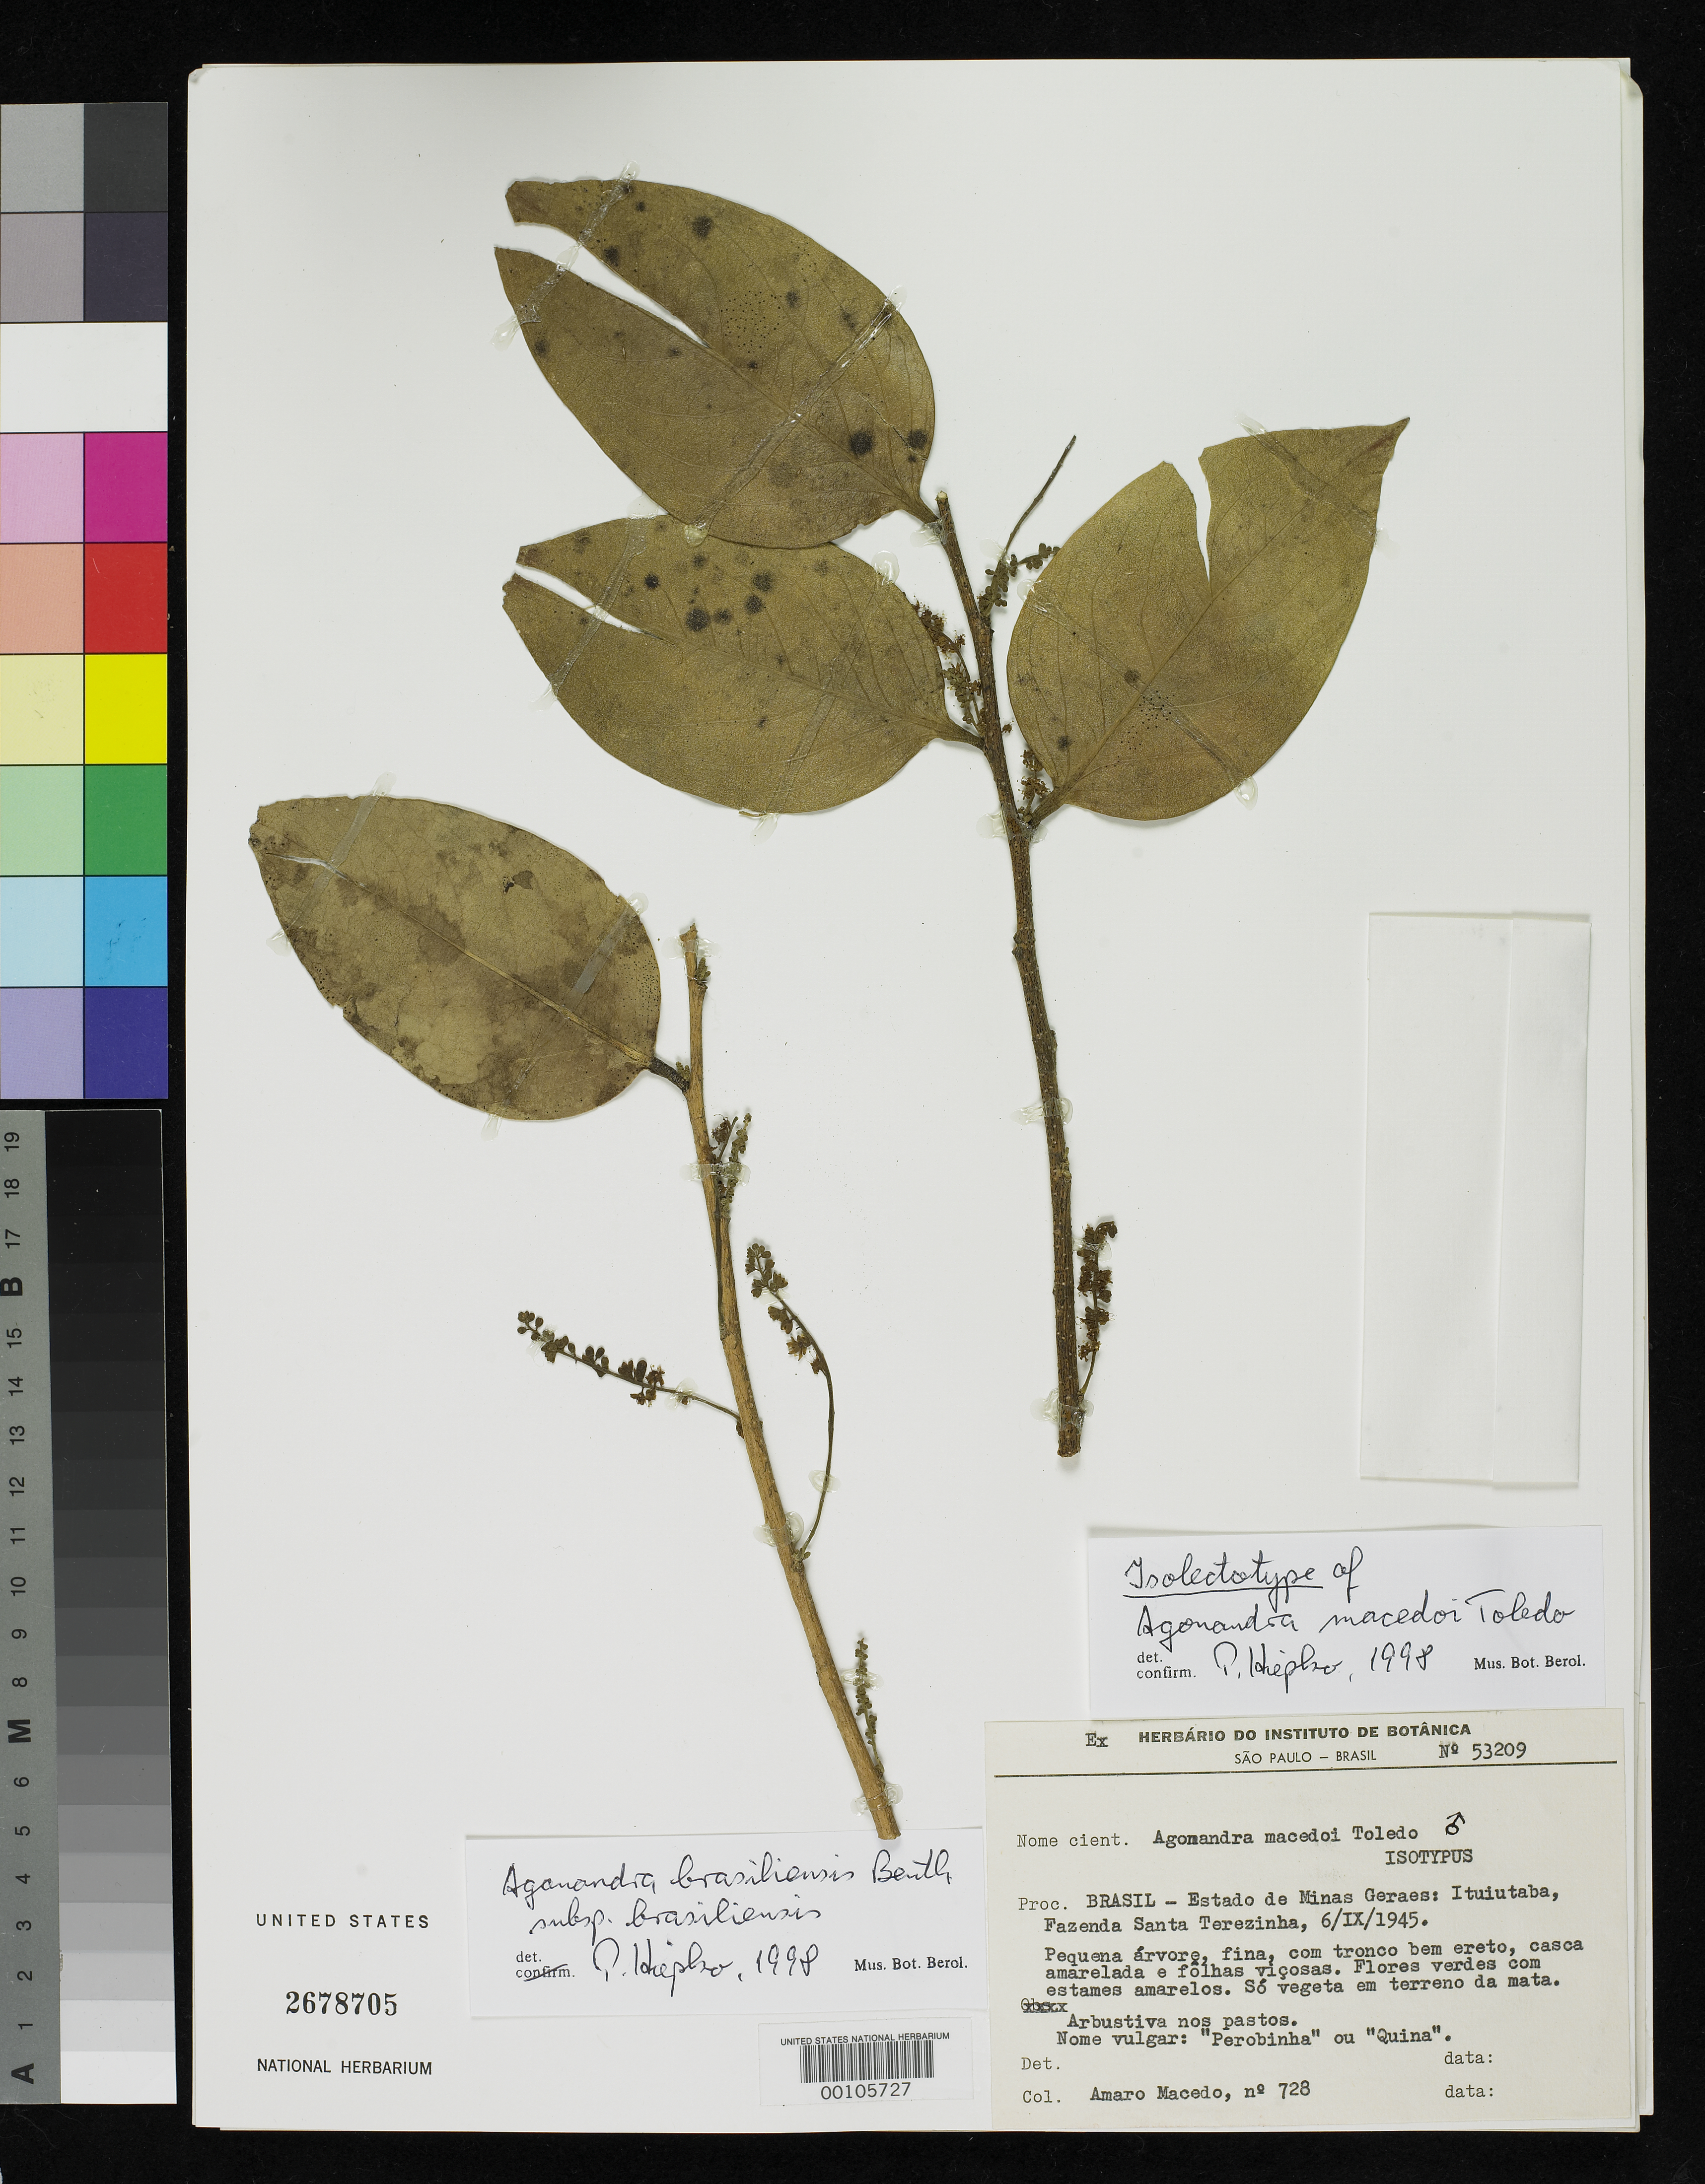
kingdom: Plantae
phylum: Tracheophyta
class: Magnoliopsida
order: Santalales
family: Opiliaceae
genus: Agonandra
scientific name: Agonandra macedoi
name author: Toledo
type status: Isotype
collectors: A. Macedo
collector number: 728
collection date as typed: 06 Sep 1945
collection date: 1945-09-06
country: Brazil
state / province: Minas Gerais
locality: Ituiutaba, Fazenda Santa Terezinha.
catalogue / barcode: US 2678705